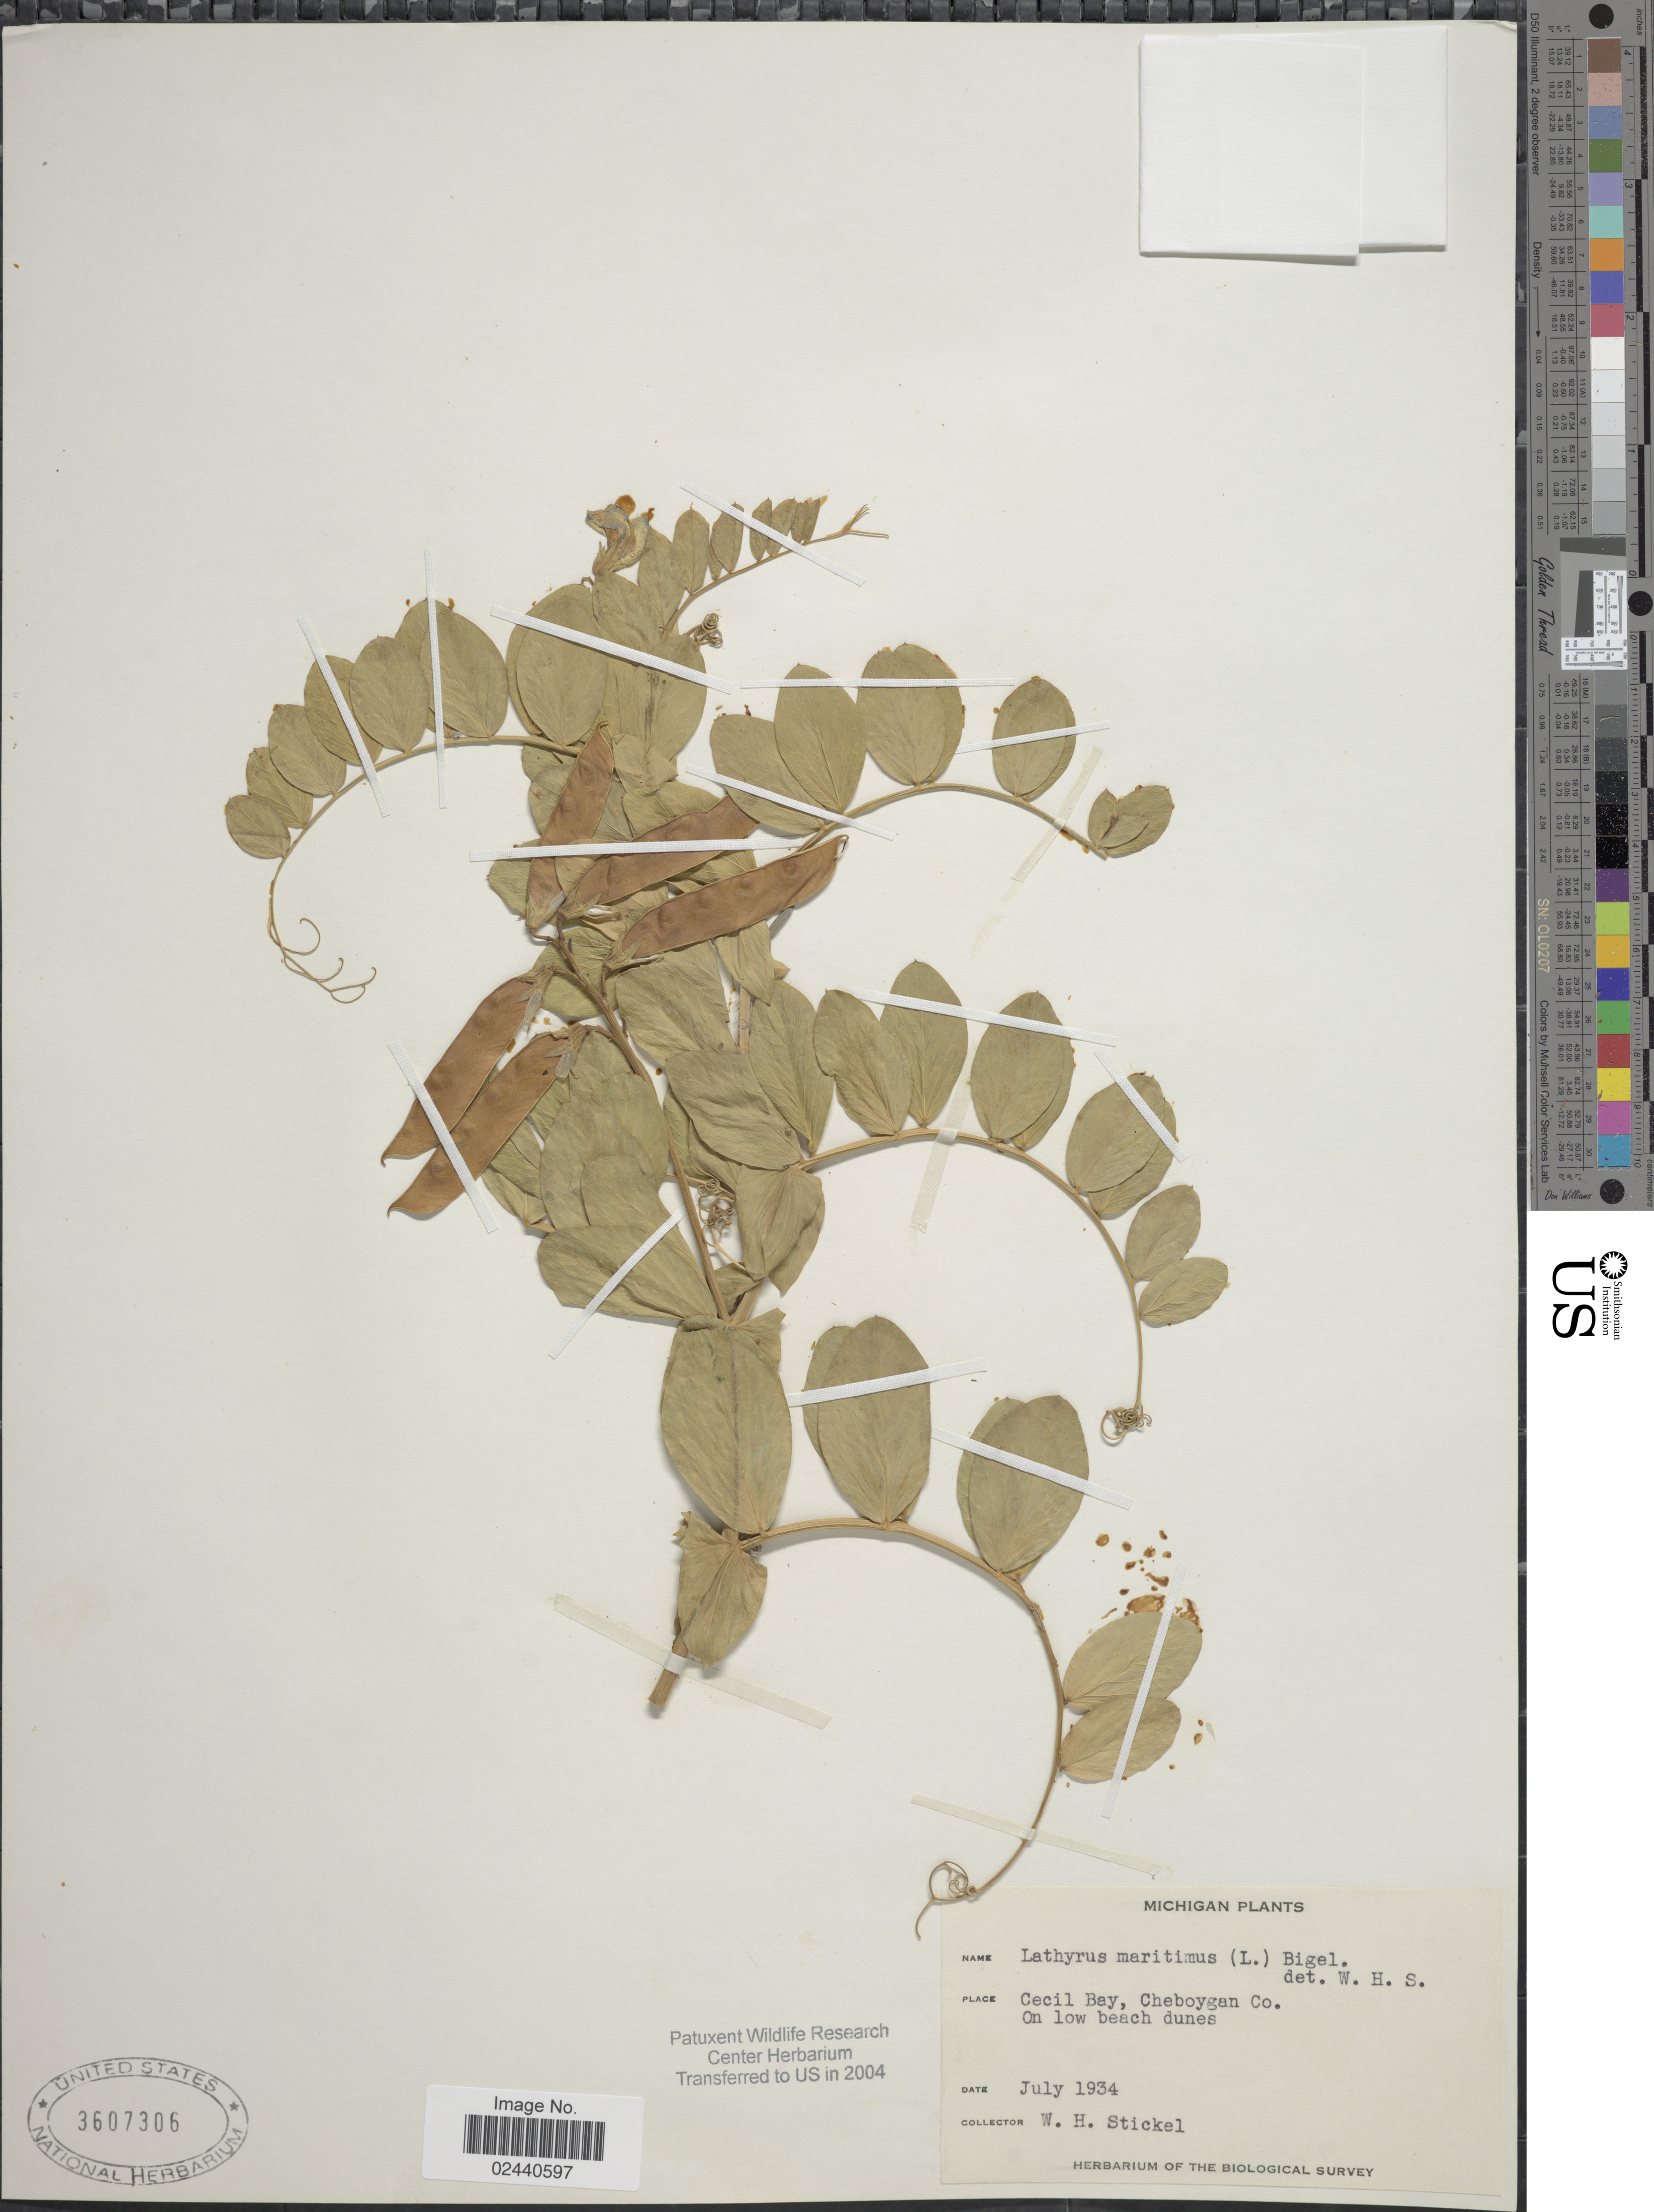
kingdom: Plantae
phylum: Tracheophyta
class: Magnoliopsida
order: Fabales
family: Fabaceae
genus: Lathyrus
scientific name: Lathyrus japonicus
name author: Willd.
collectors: W. Stickel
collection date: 1934-07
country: United States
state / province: Michigan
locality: Cecil Bay, Cheboygan Co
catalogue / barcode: US 3607306